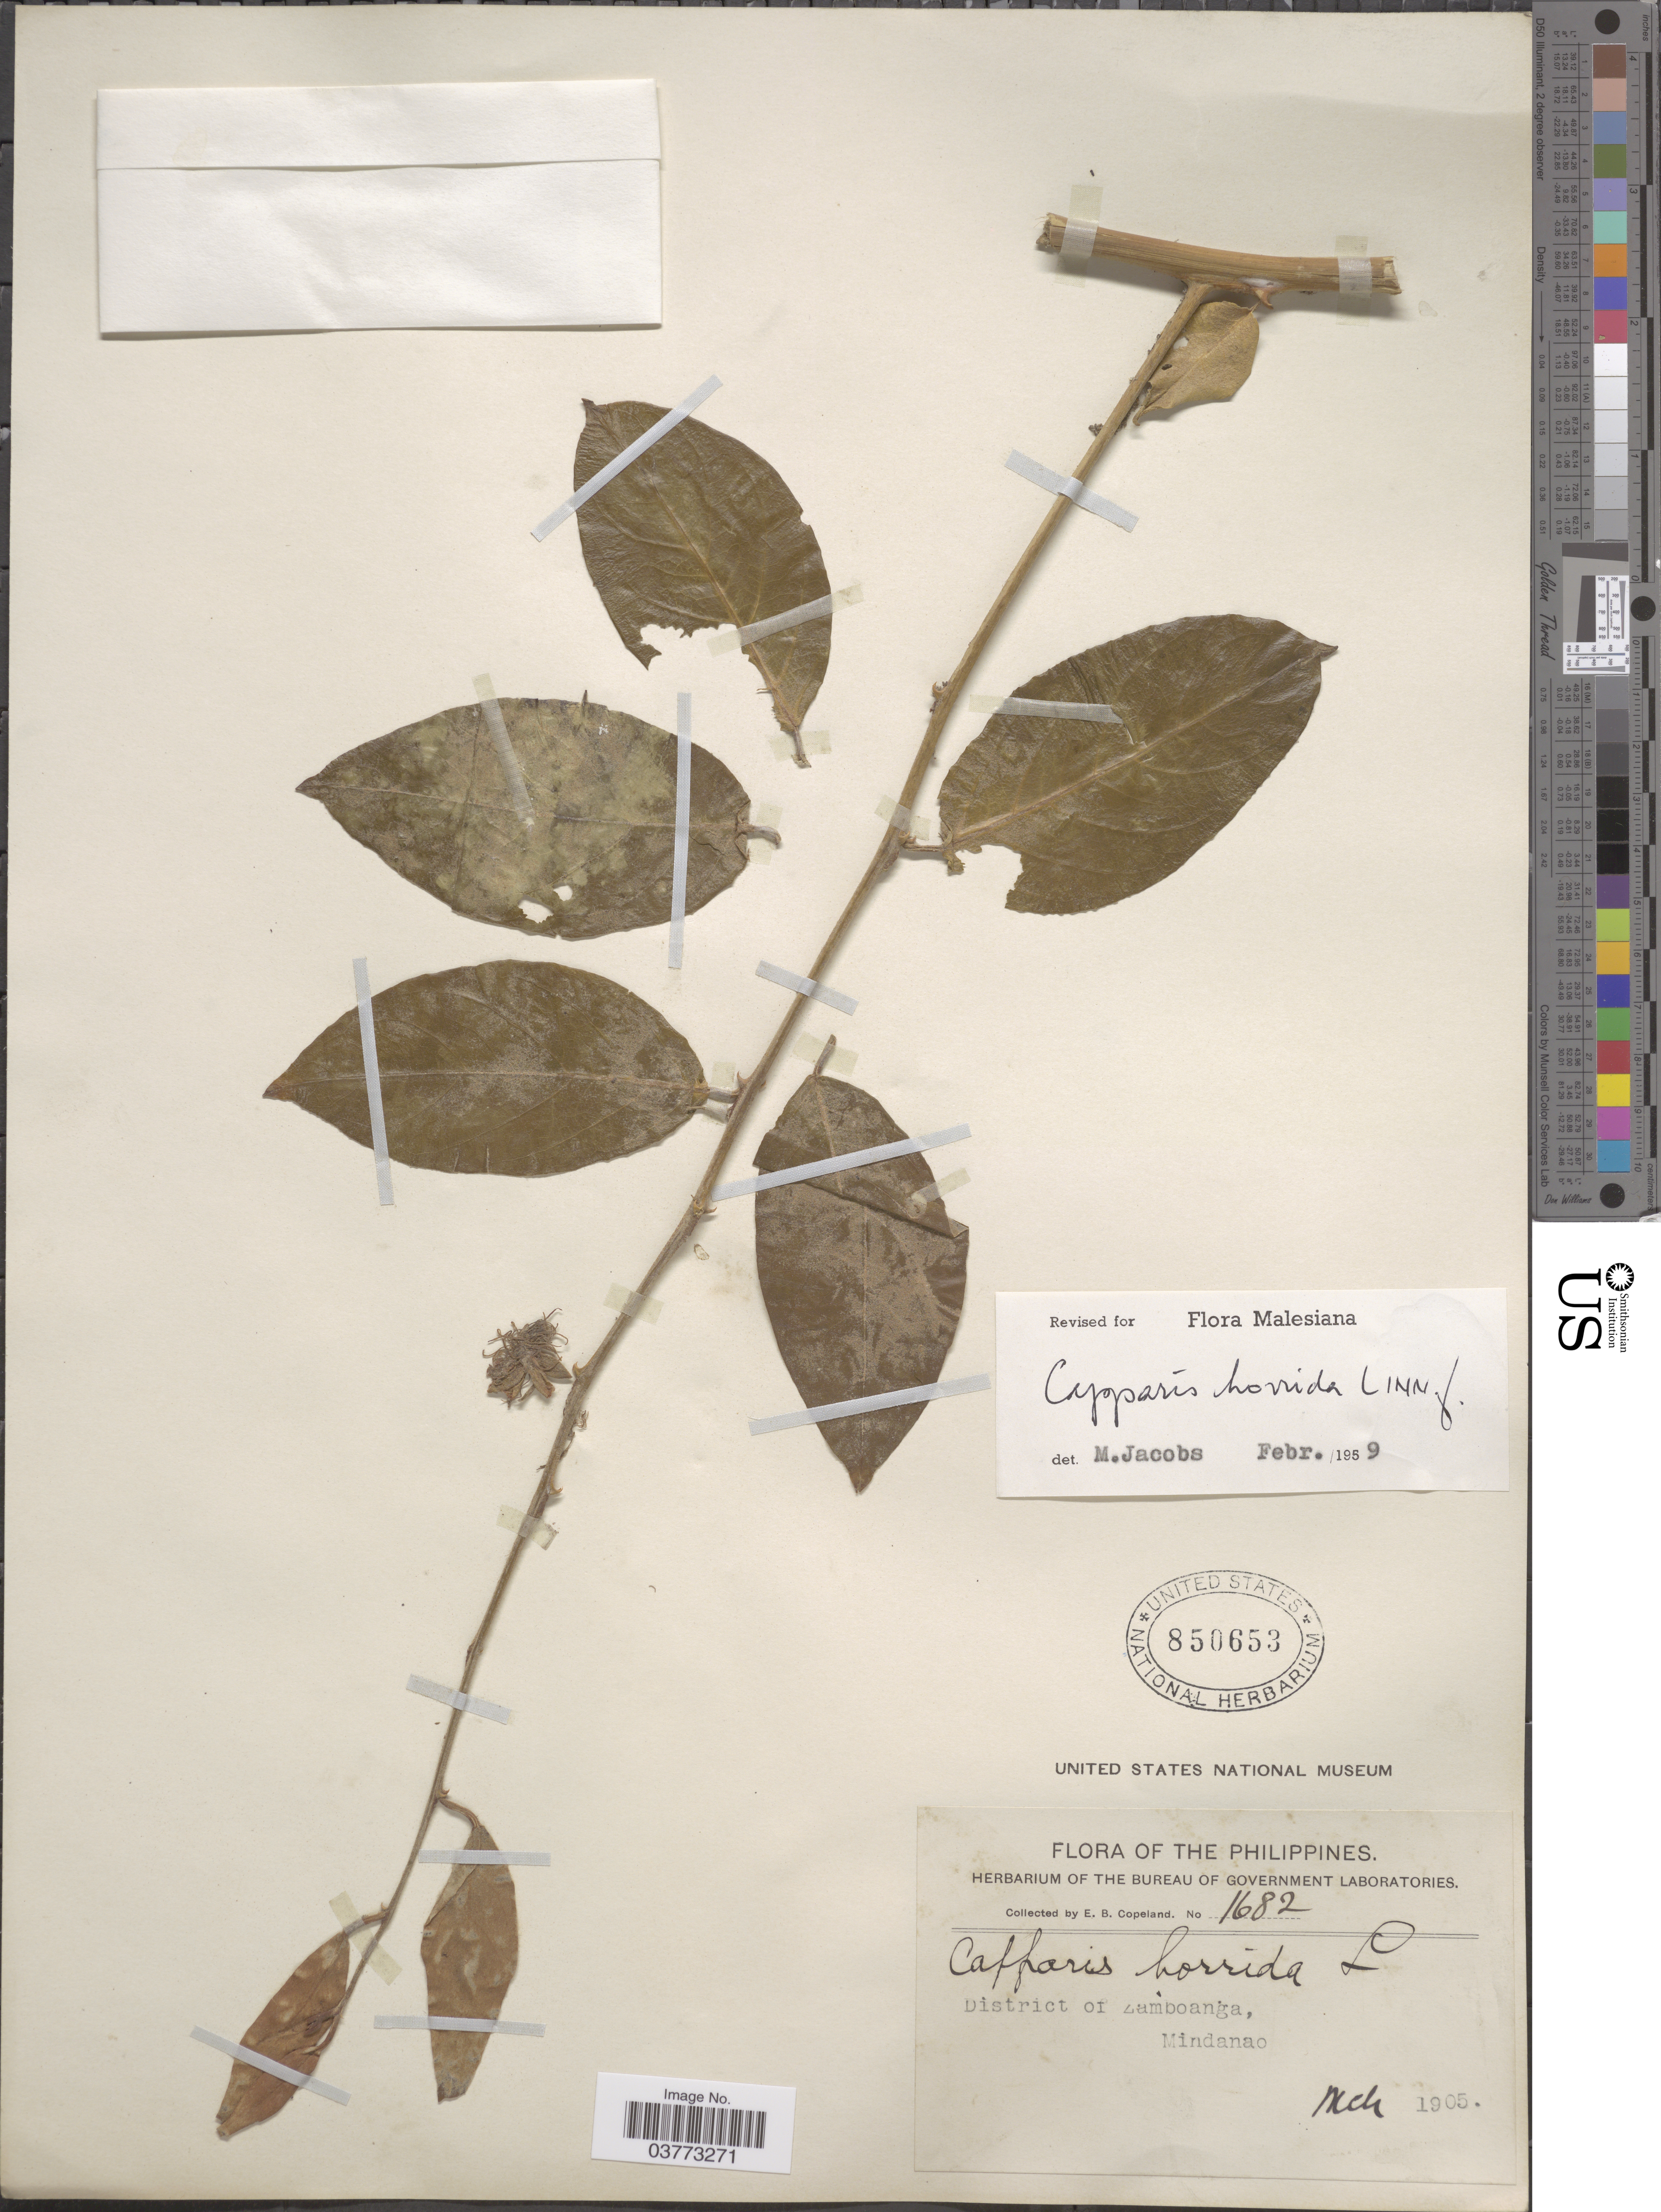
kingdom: Plantae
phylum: Tracheophyta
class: Magnoliopsida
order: Brassicales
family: Capparaceae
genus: Capparis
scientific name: Capparis horrida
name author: L. f.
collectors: E. B. Copeland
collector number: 1682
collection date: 1905-03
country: Philippines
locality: The Philippines. District of Zamboanga, Mindanao.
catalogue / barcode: US 850653